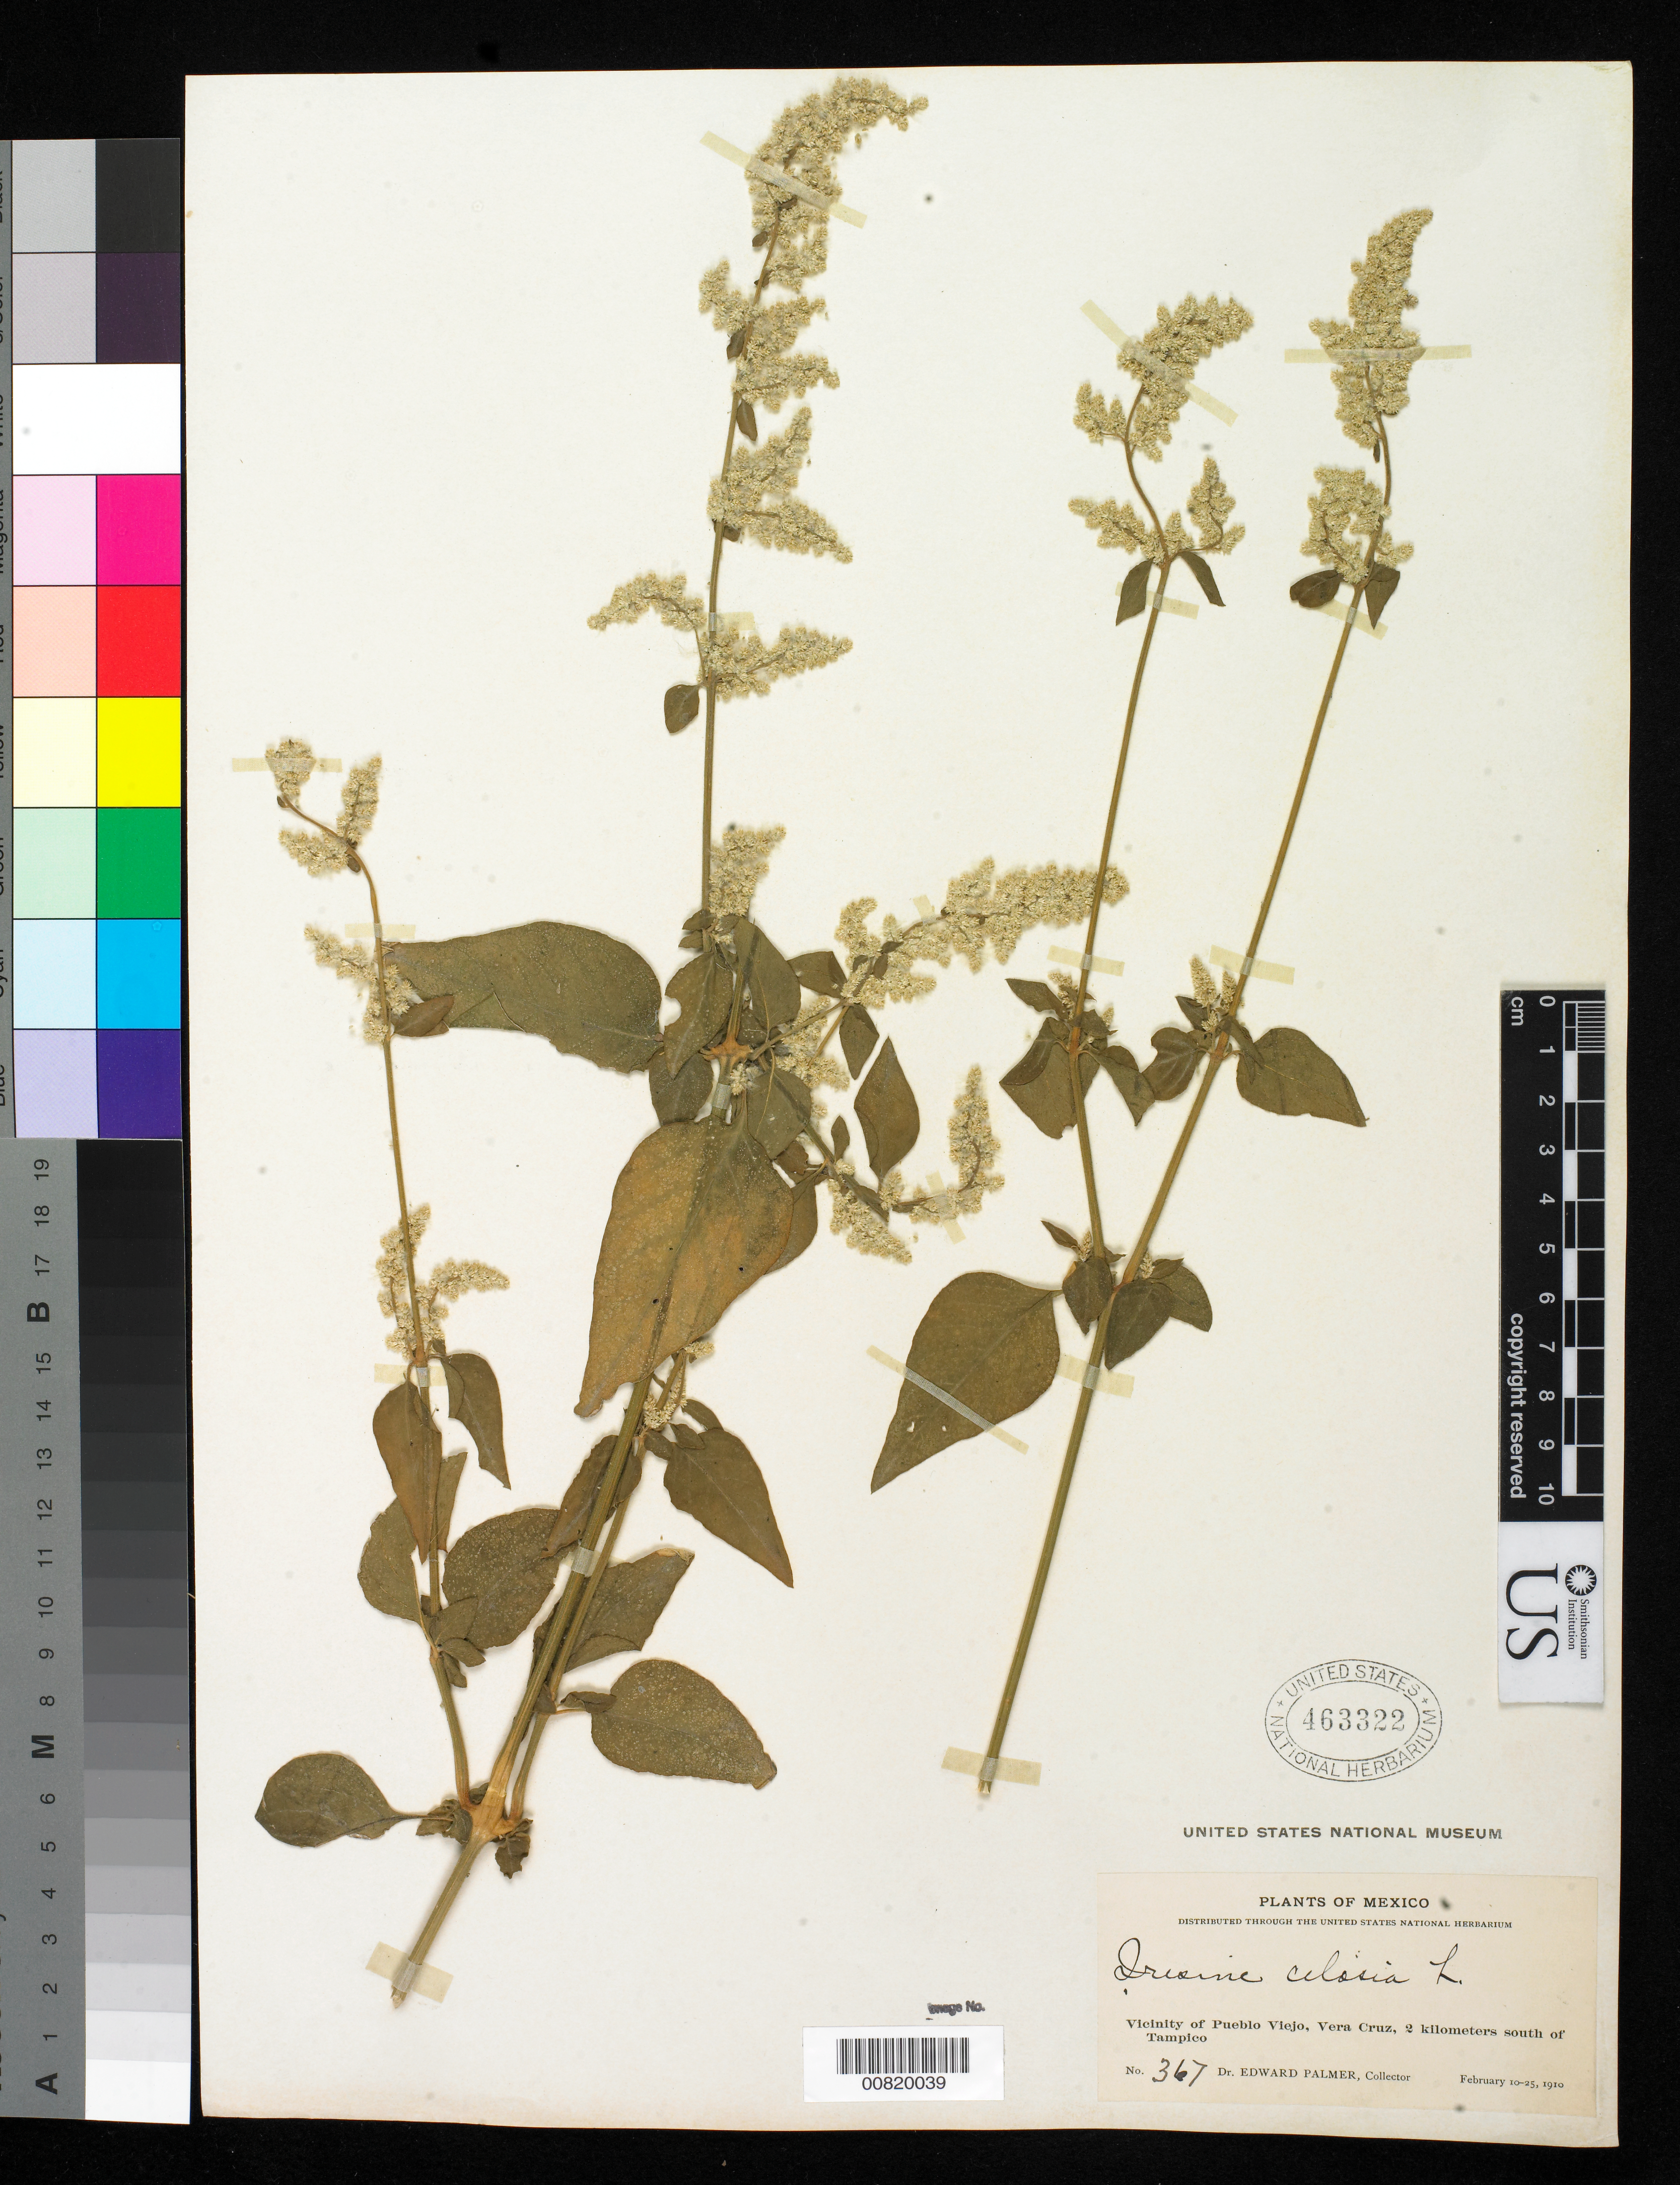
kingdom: Plantae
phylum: Tracheophyta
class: Magnoliopsida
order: Caryophyllales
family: Amaranthaceae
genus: Iresine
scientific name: Iresine celosia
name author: L.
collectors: E. Palmer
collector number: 367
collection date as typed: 10 Feb 1910 to 25 Feb 1910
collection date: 1910-02-10/1910-02-25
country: Mexico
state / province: Veracruz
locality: Vicinity of Pueblo Viejo, Veracruz, 2 kilometers south of Tampico.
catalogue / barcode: US 463322